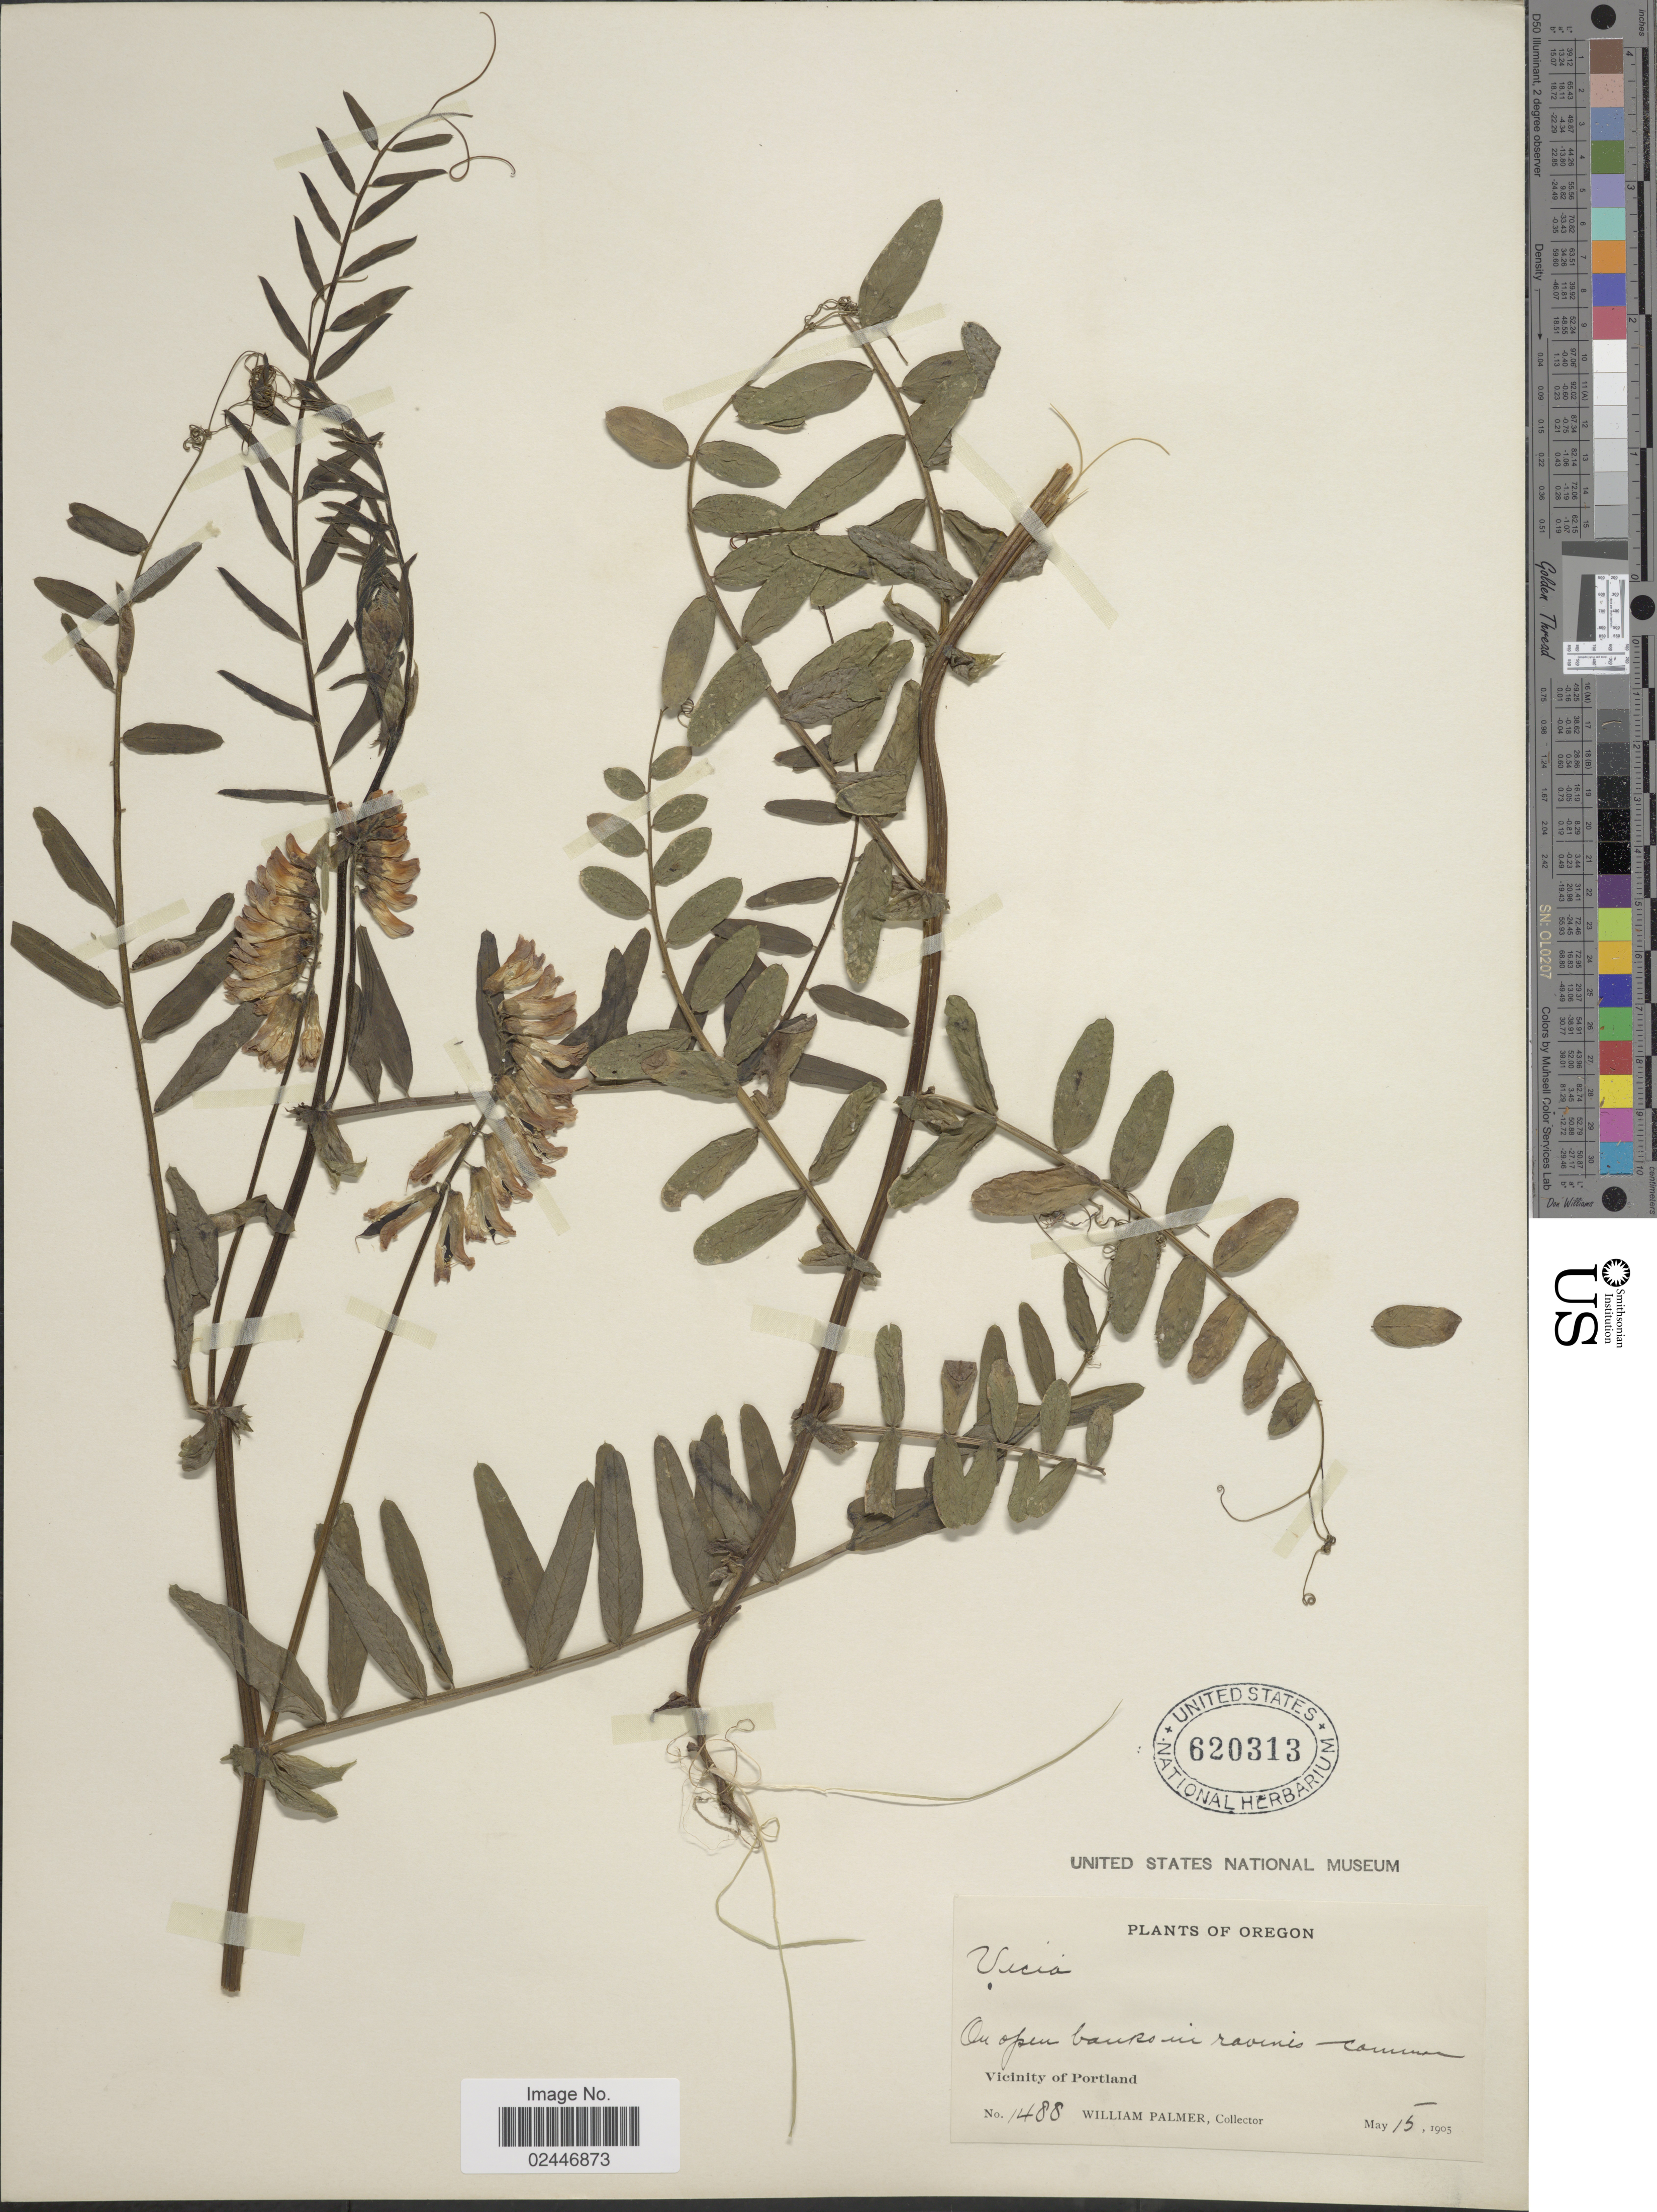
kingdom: Plantae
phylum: Tracheophyta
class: Magnoliopsida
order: Fabales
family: Fabaceae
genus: Vicia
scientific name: Vicia sp.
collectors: W. Palmer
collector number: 1488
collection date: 1905-05-15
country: United States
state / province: Oregon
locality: In open bank in ravines common, Vicinity of Portland.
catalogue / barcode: US 620313